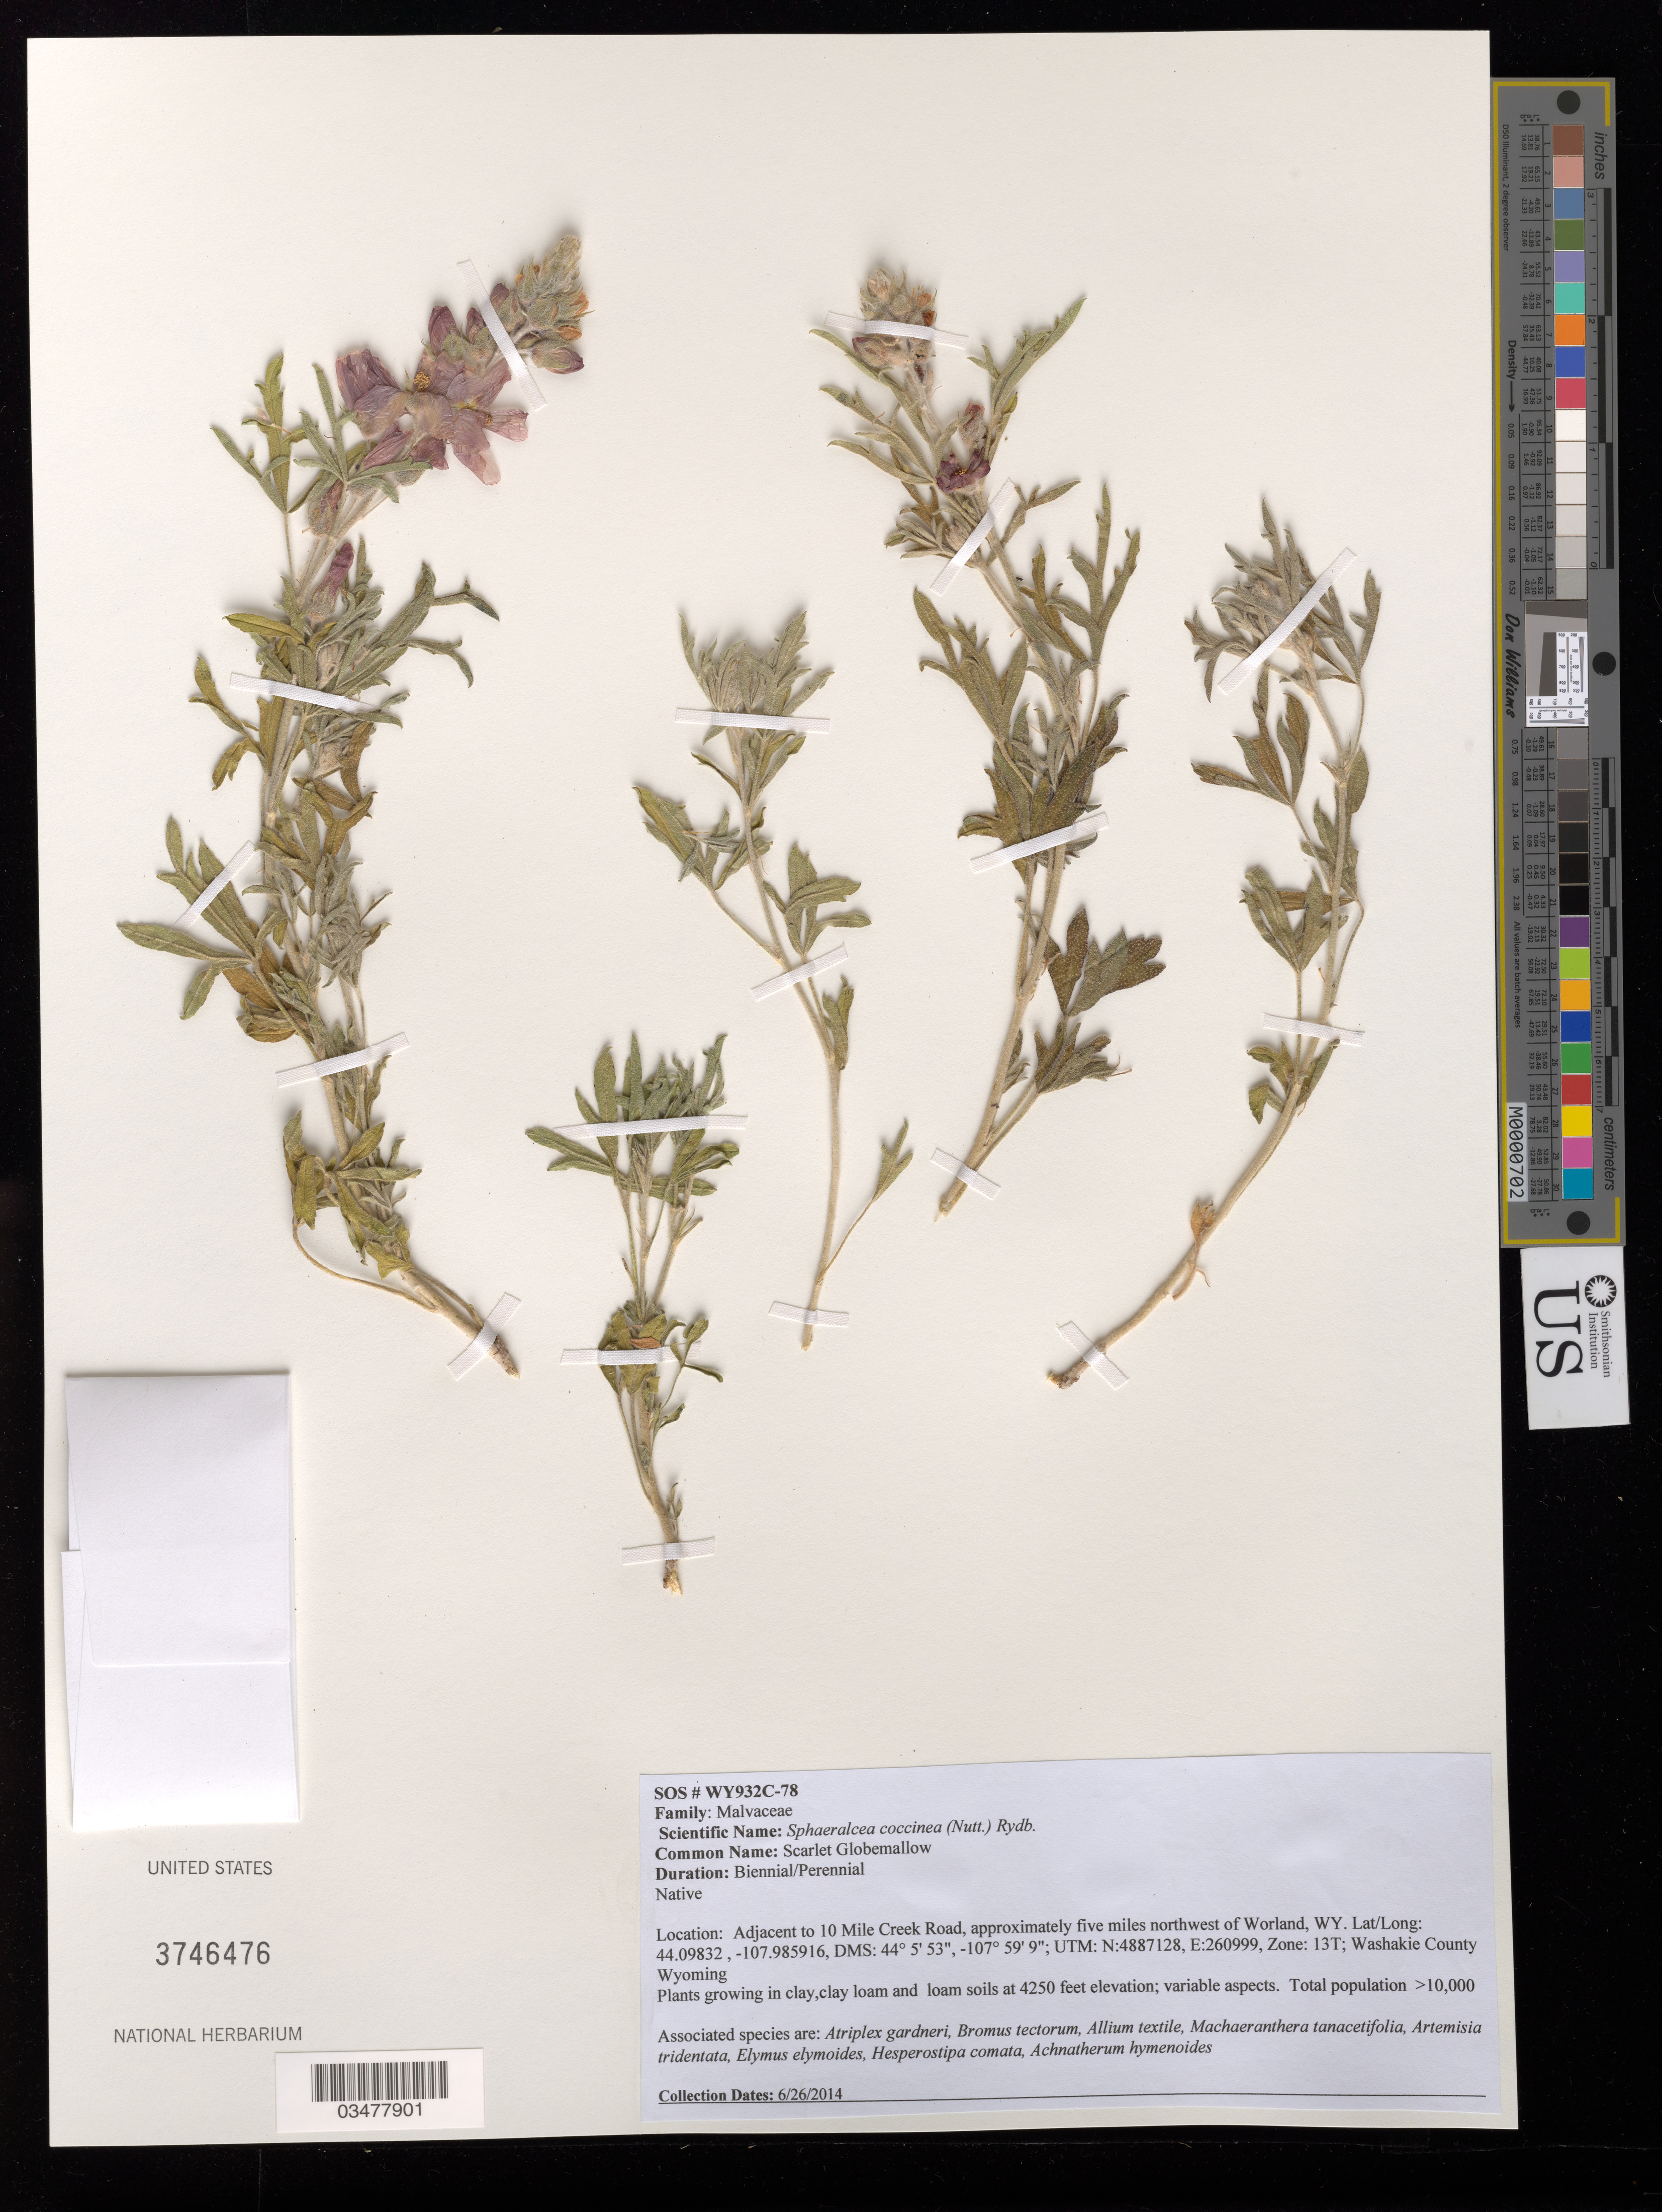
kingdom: Plantae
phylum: Tracheophyta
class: Magnoliopsida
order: Malvales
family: Malvaceae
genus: Sphaeralcea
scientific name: Sphaeralcea coccinea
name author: (Nutt.) Rydb.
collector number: WY932C-78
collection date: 2014-06-26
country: United States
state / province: Wyoming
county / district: Washakie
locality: Adjacent to 10 Mile Creek Road, 5 mi. NW of Worland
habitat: Clay, clay loam and loam soils. With Atriplex gardneri, Bromus tectorum, Allium textile, etc.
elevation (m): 1295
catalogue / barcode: US 3746476